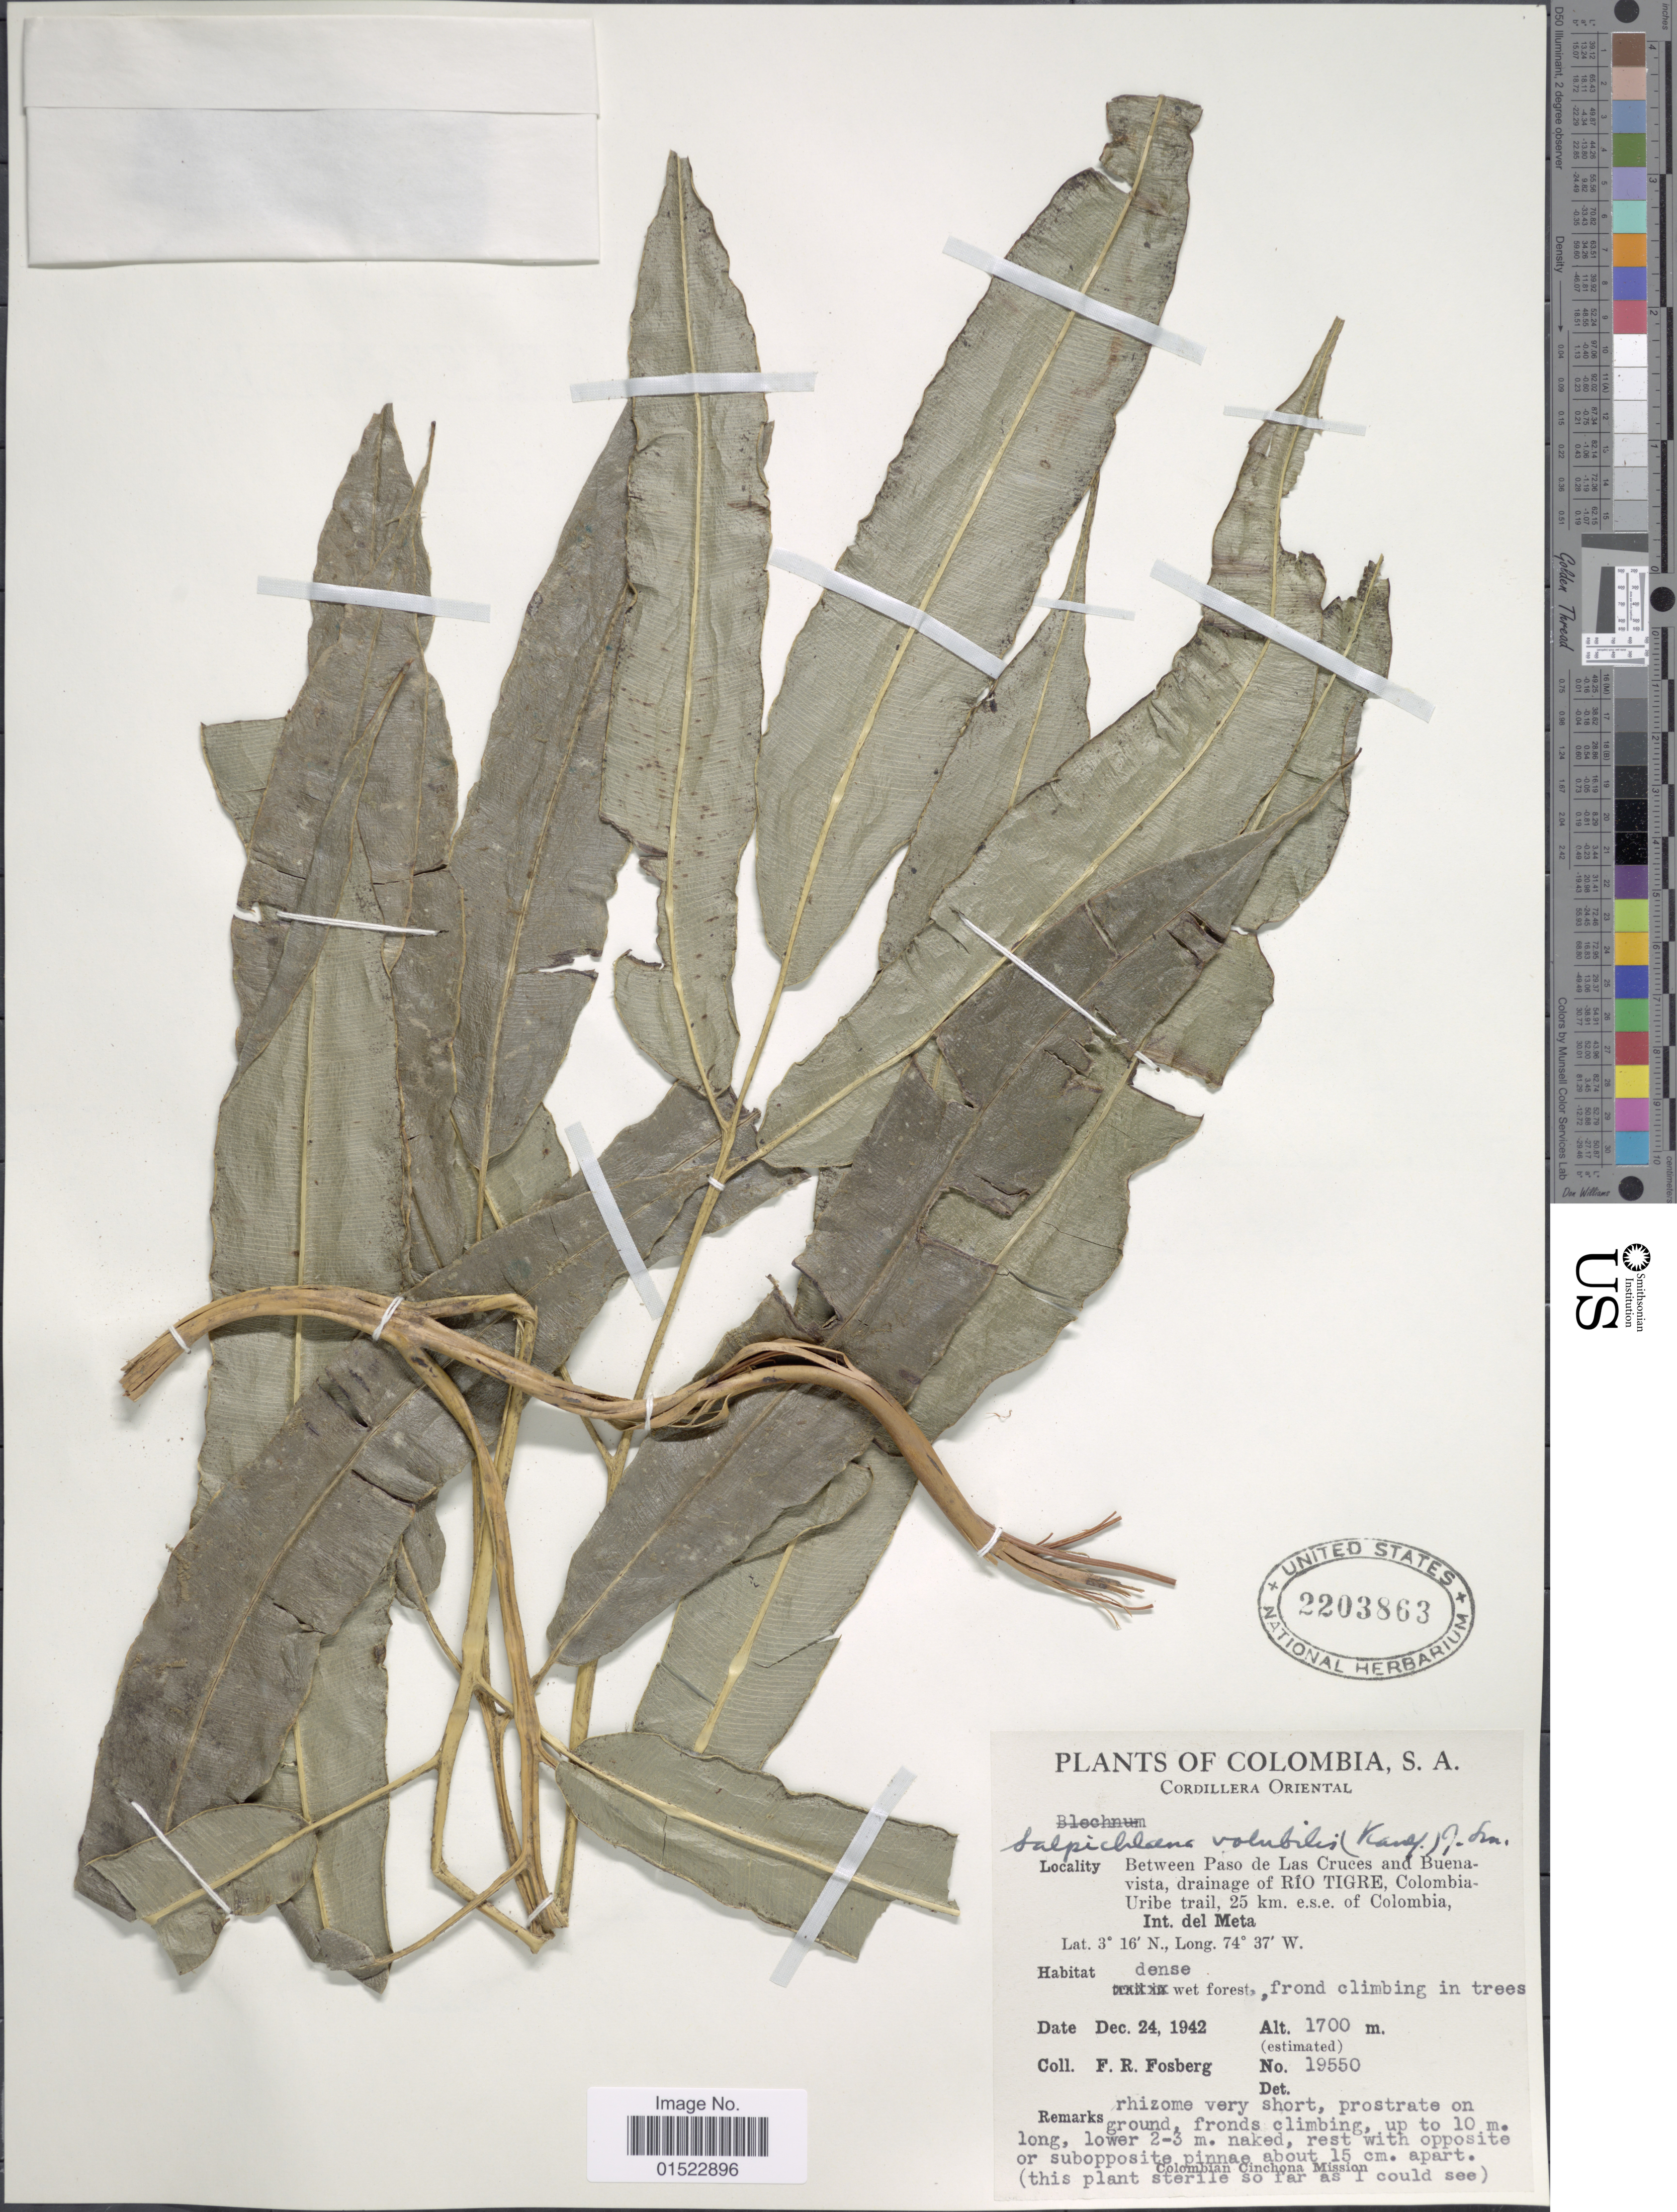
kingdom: Plantae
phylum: Tracheophyta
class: Polypodiopsida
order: Polypodiales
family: Blechnaceae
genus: Salpichlaena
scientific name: Salpichlaena volubilis subsp. volubilis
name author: (Kaulf.) J. Sm.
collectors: F. R. Fosberg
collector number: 19550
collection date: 1942-12-24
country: Colombia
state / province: Meta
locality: Between Paso del Las Cruces and Buenavista, drainage of Rio Tigre, Colombia Uribe trail, 25 km. e.s.e of Colombia, Cordillera Oriental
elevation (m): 1700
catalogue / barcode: US 2203863